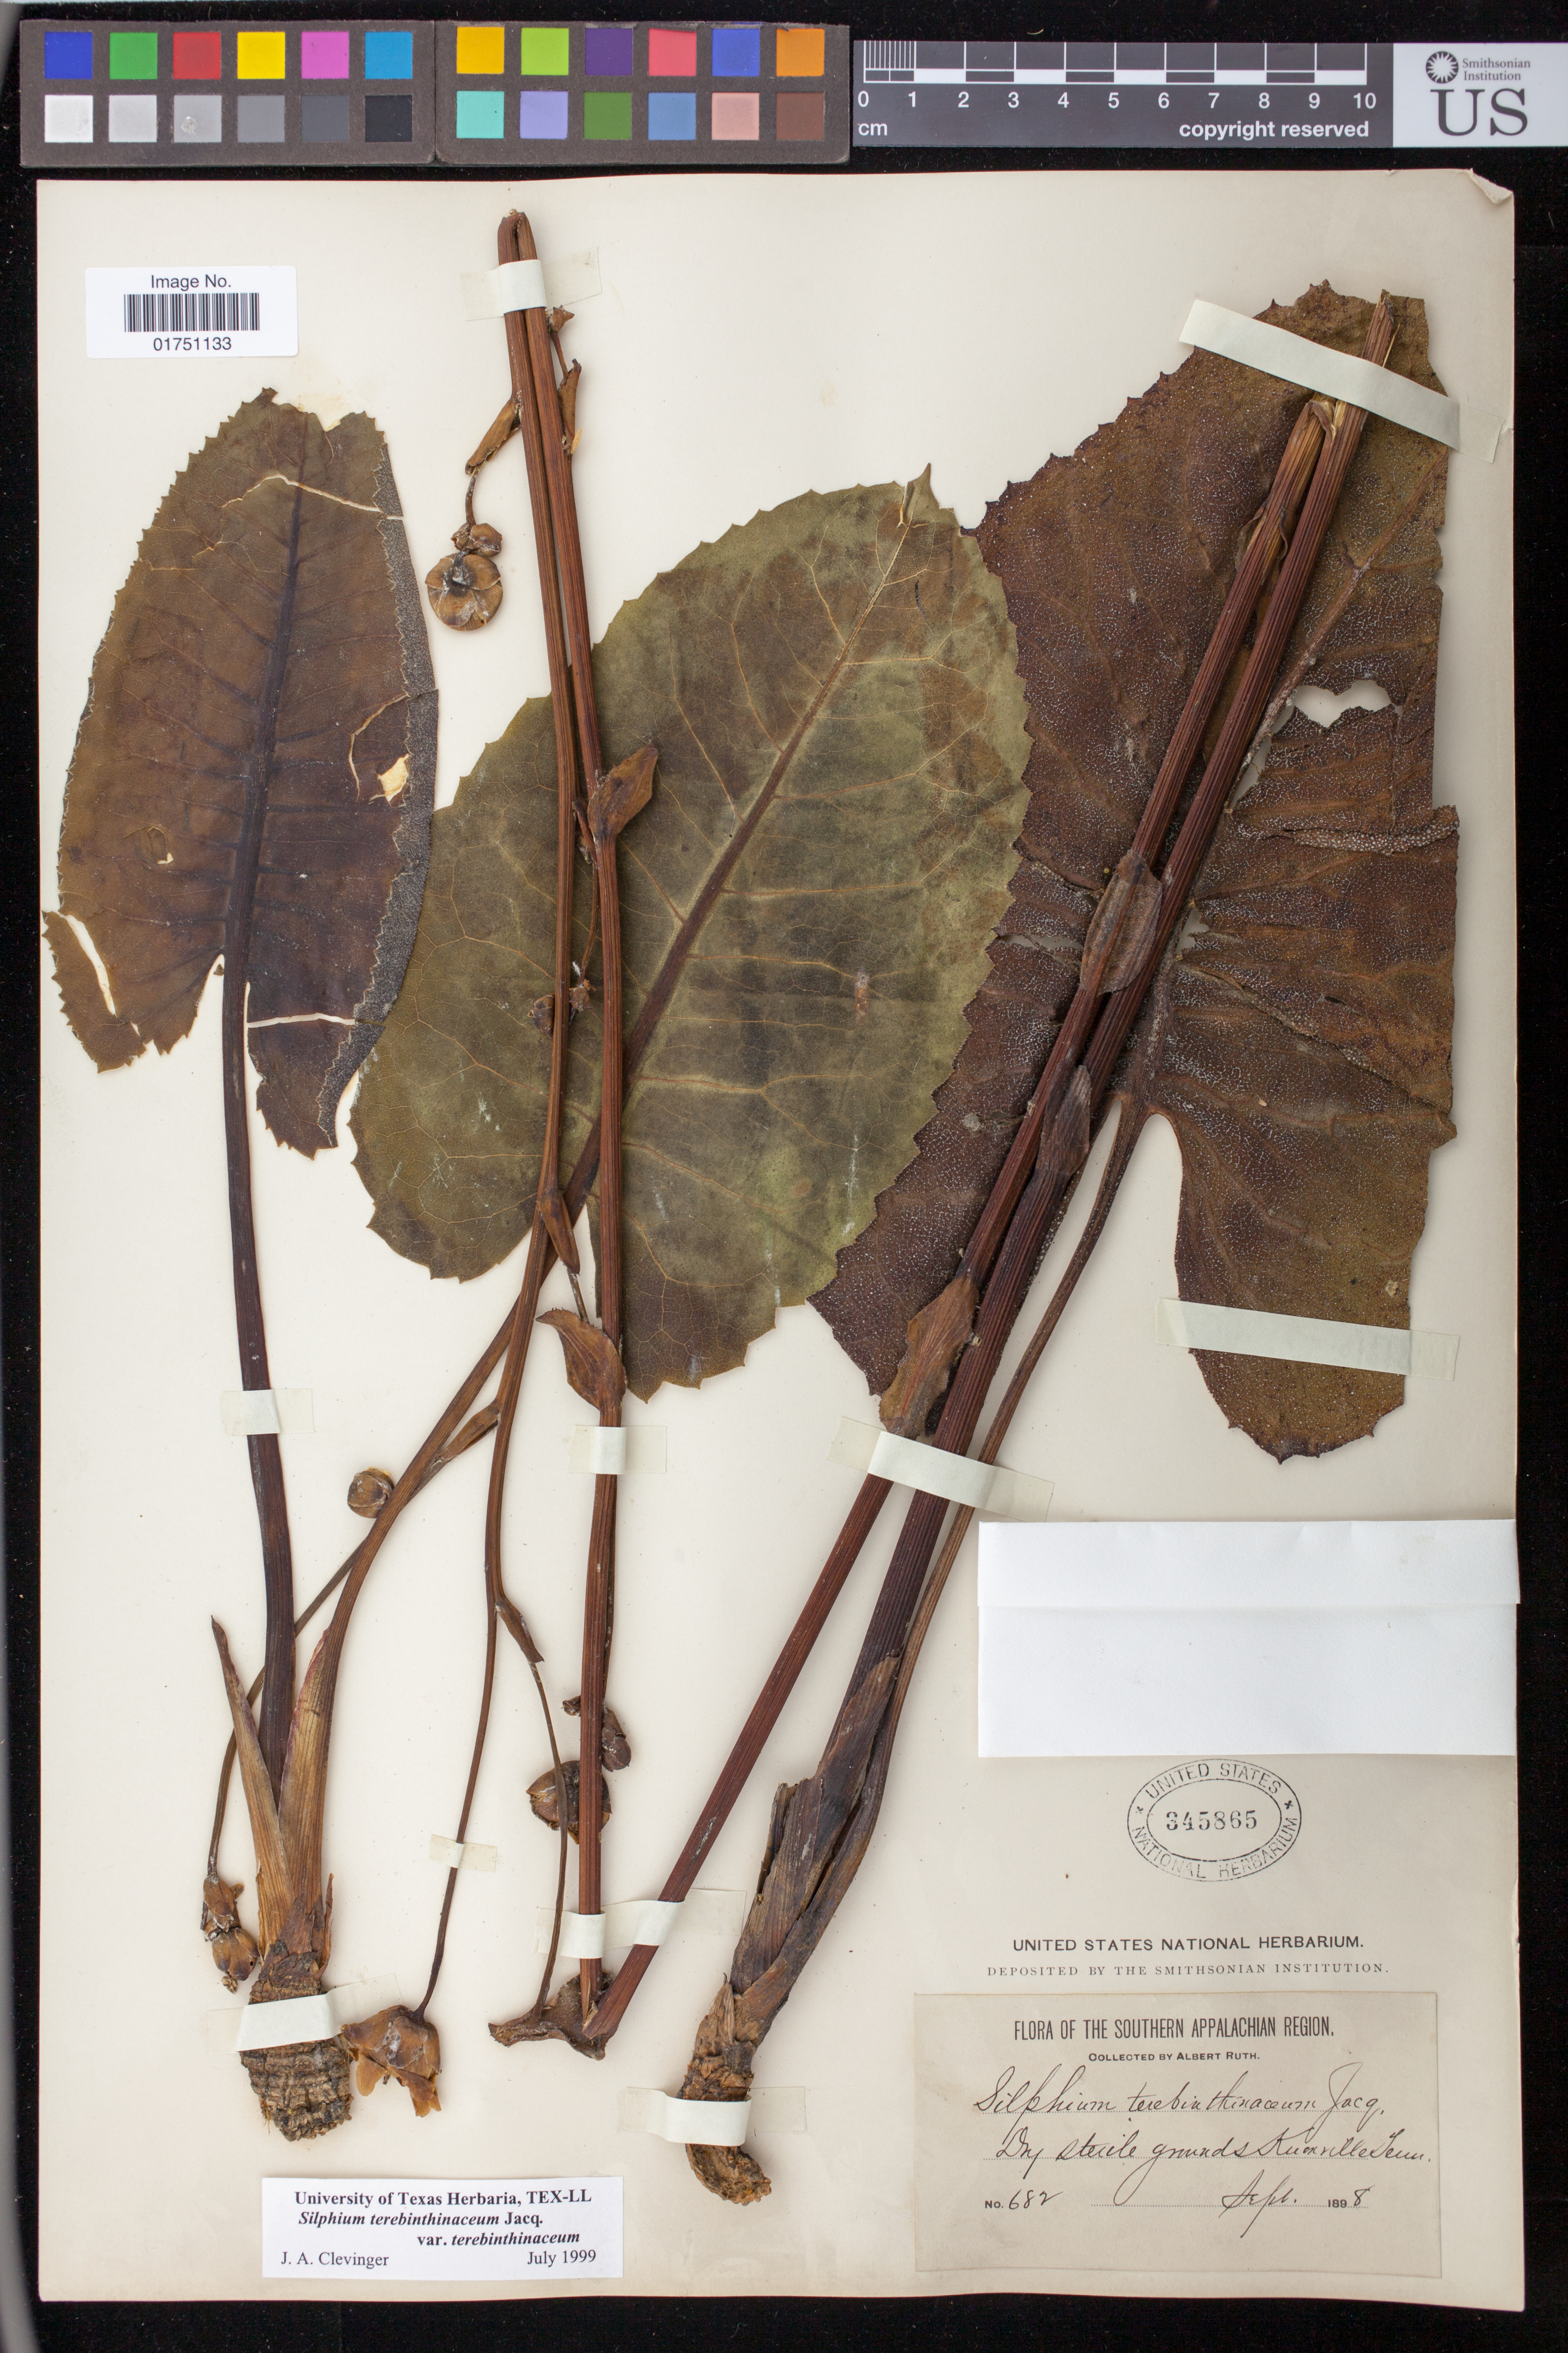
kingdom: Plantae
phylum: Tracheophyta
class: Magnoliopsida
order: Asterales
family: Asteraceae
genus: Silphium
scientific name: Silphium terebinthinaceum var. terebinthinaceum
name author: Jacq.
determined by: Clevinger, J. A.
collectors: A. Ruth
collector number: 682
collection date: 1898-04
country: United States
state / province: Tennessee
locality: Southern Appalachian Region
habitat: Dry sterile grounds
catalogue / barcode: US 345865